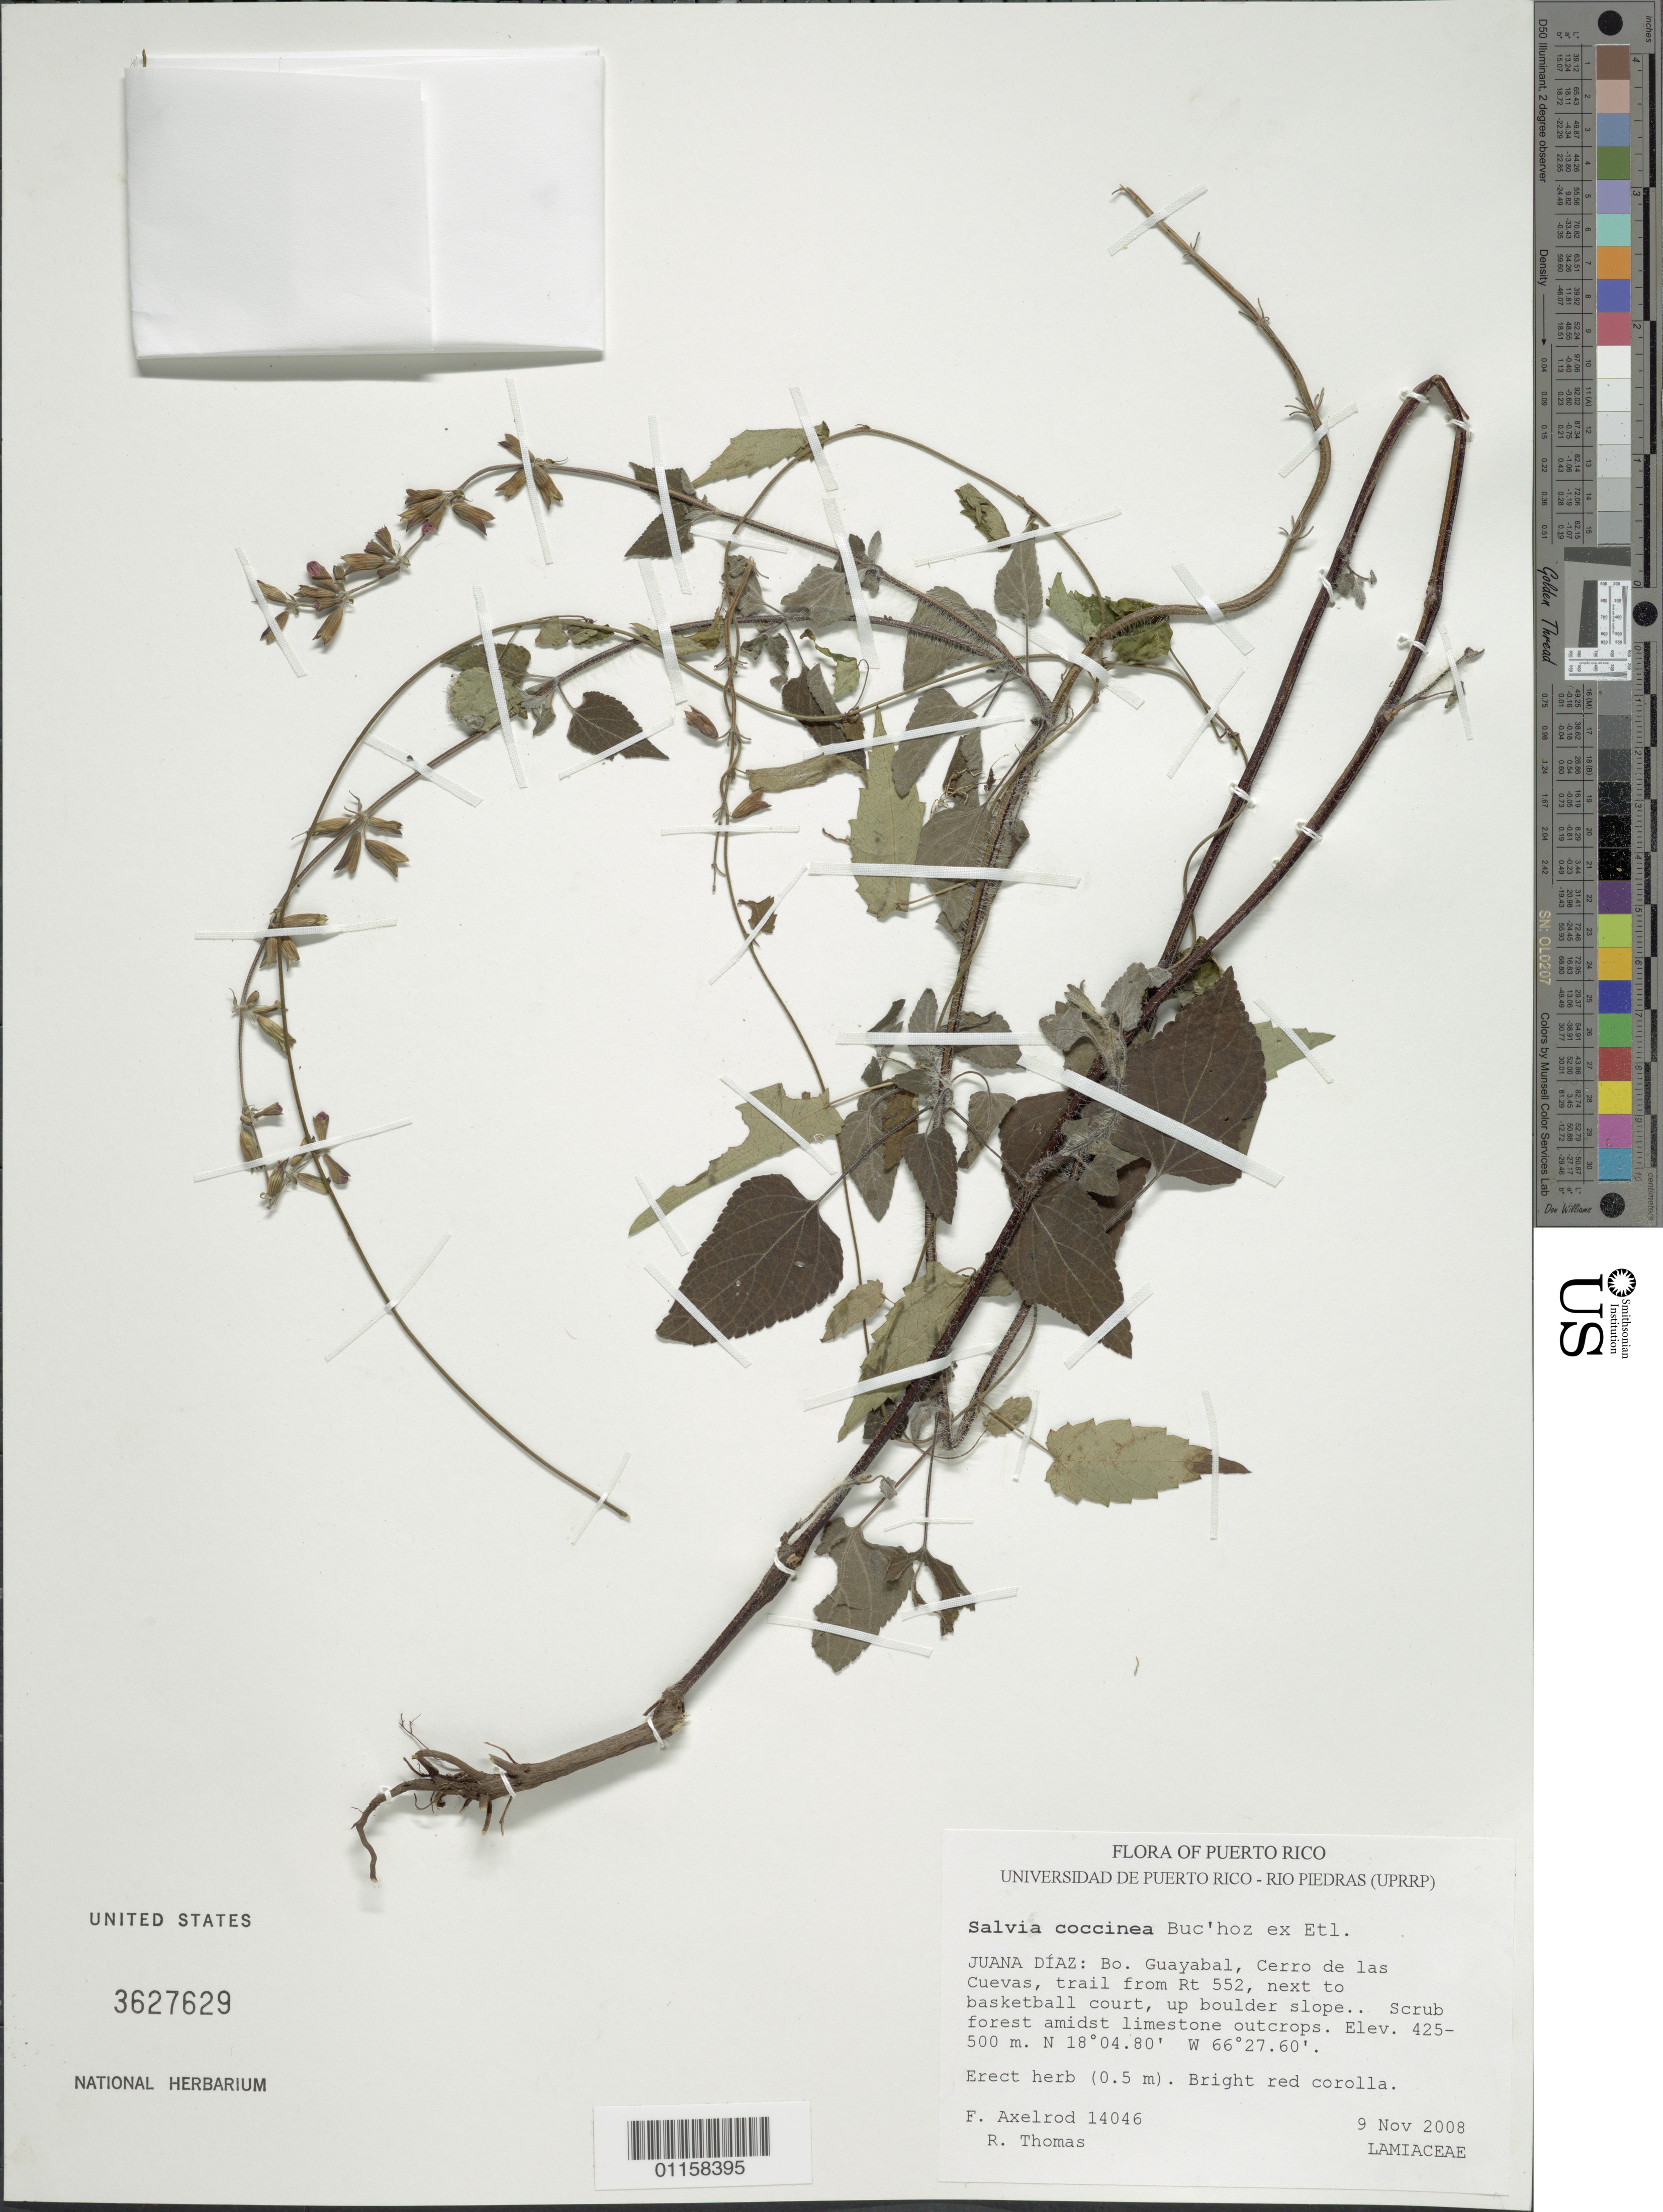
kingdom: Plantae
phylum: Tracheophyta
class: Magnoliopsida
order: Lamiales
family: Lamiaceae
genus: Salvia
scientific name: Salvia coccinea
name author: Buc'hoz ex Etl.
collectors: F. S. Axelrod & R. Thomas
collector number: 14046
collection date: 2008-11-09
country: Puerto Rico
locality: Juana Díaz. Bo. Guayabal, Cerro de las Cuevas, trail from Rt. 552, next to basketball court, up boulder slope.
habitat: Scrub forest amidst limestone outcrops.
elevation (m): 425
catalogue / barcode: US 3627629